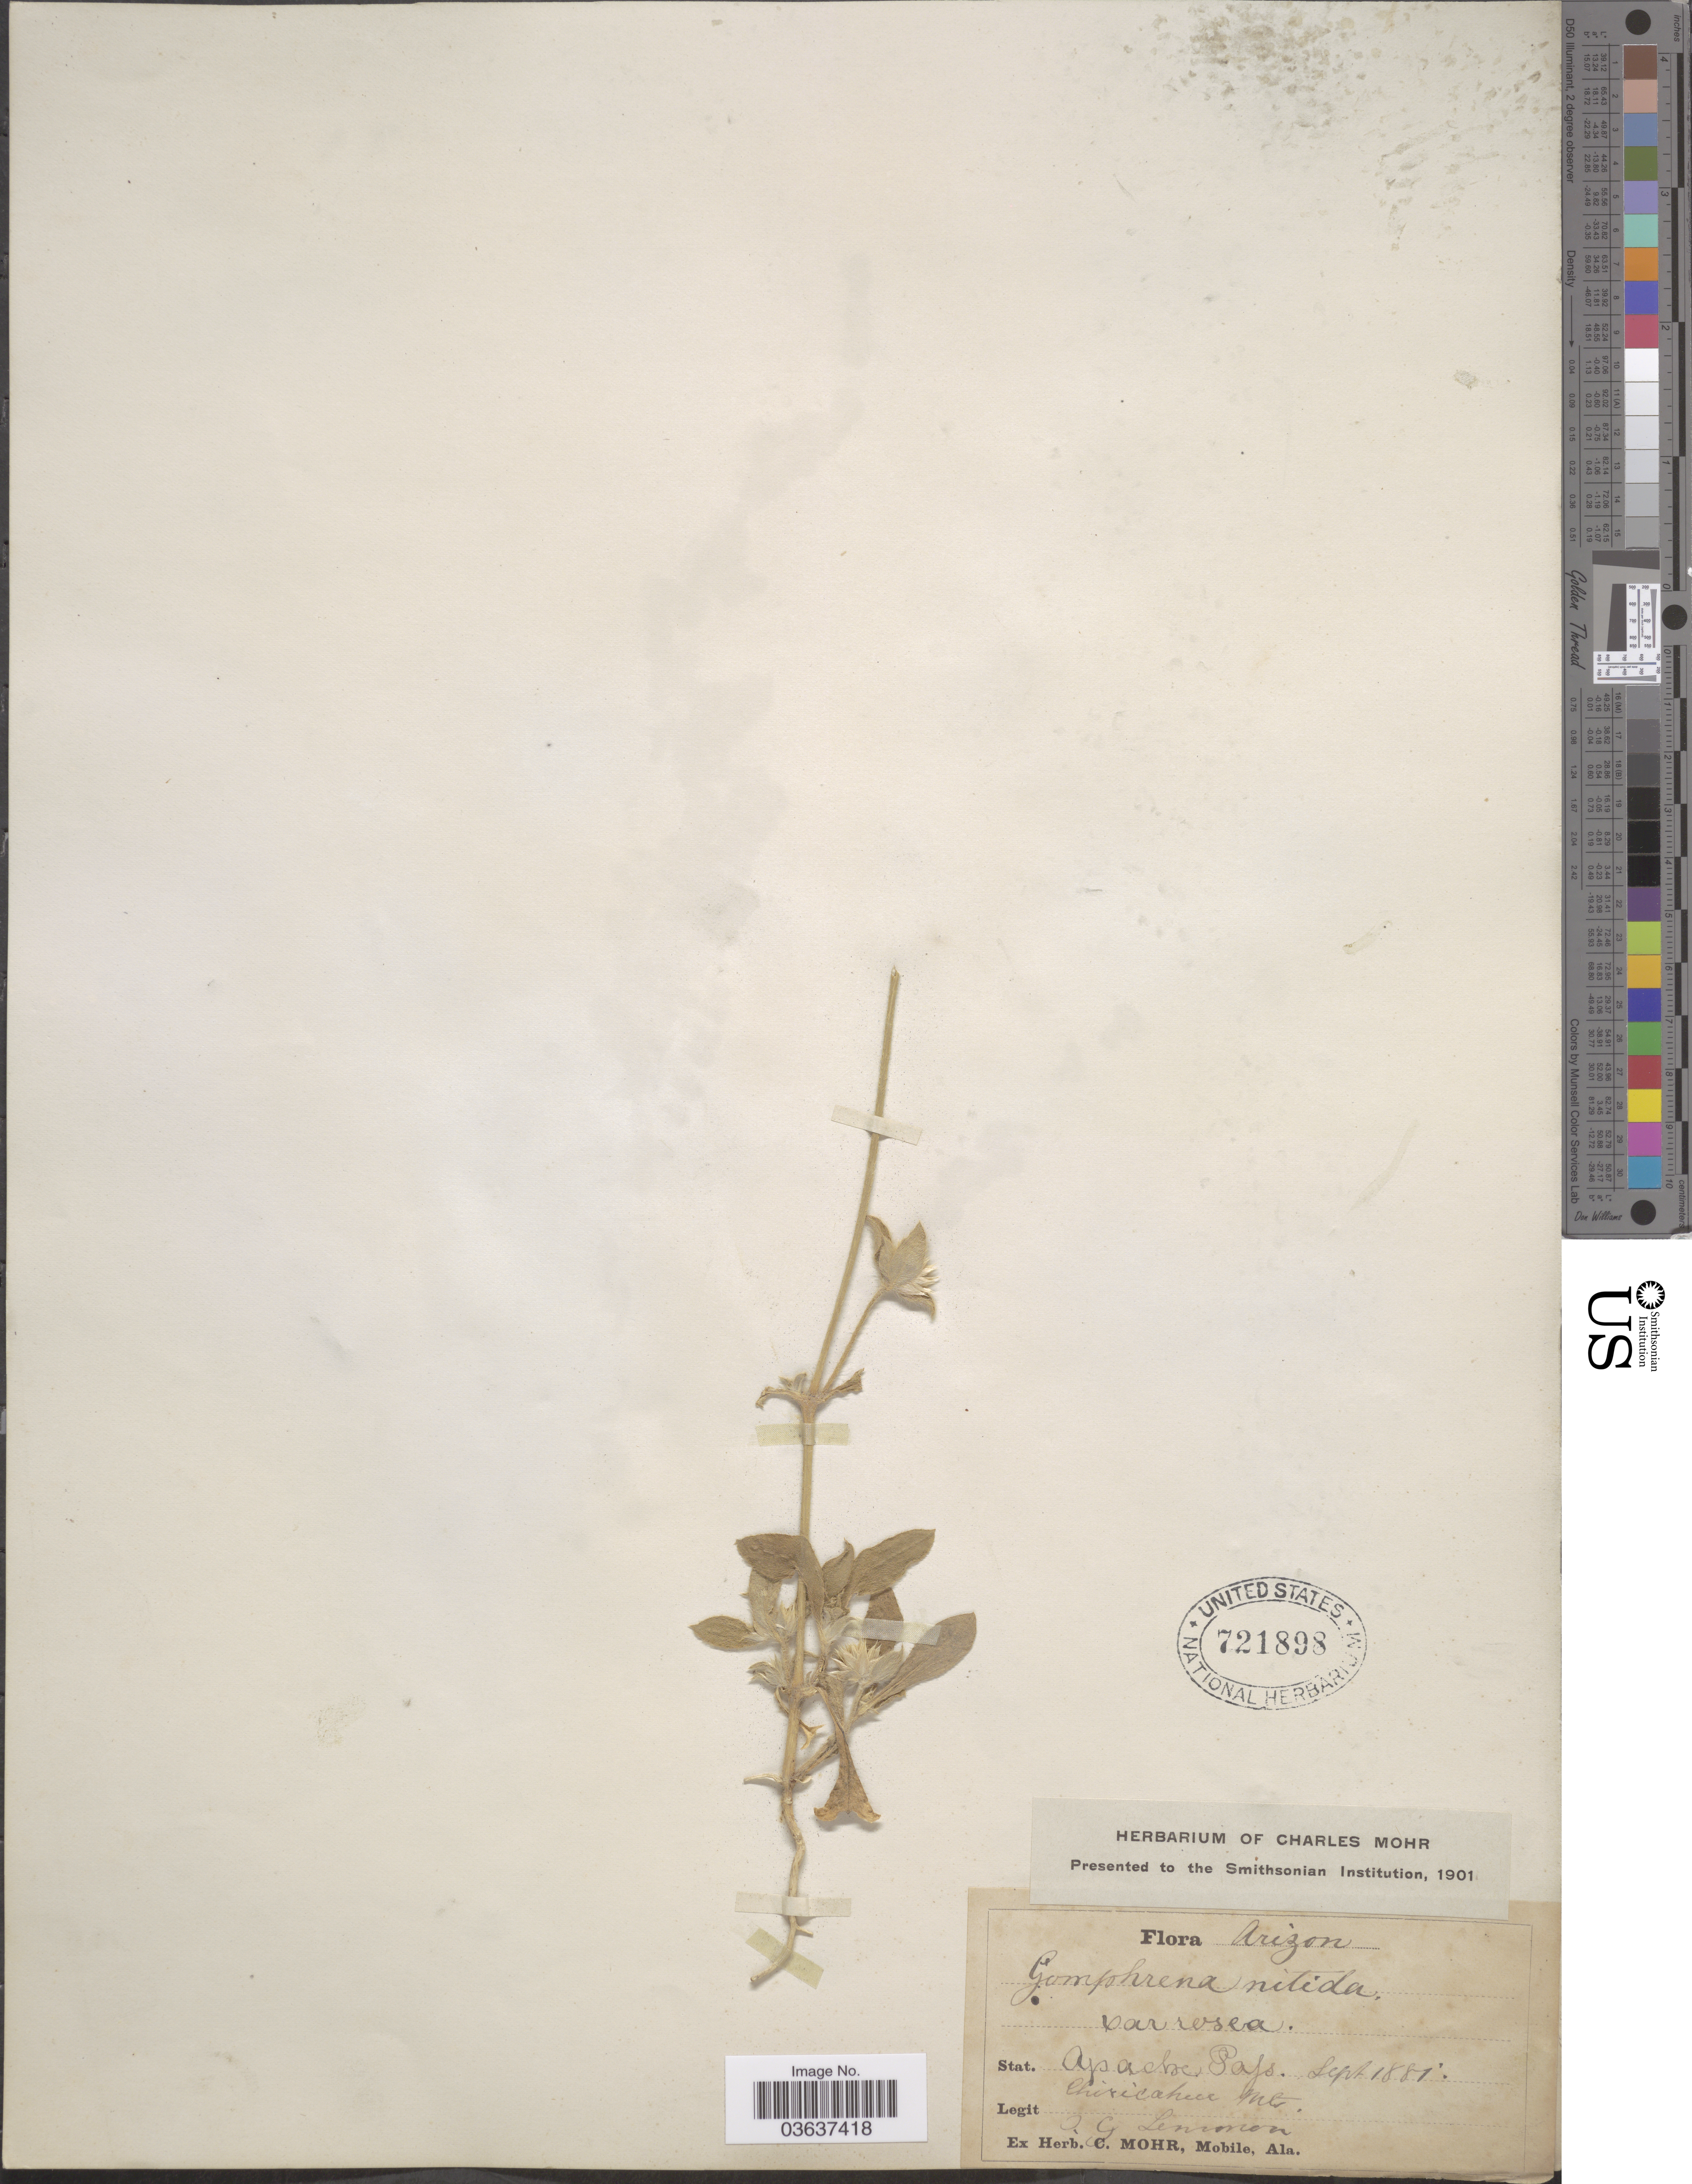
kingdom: Plantae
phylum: Tracheophyta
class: Magnoliopsida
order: Caryophyllales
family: Amaranthaceae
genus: Gomphrena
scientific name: Gomphrena nitida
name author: Rothr.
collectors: J. Lemmon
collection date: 1881-09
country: United States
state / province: Arizona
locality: Apache Pafs. Chiricahua Mts.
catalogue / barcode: US 721893